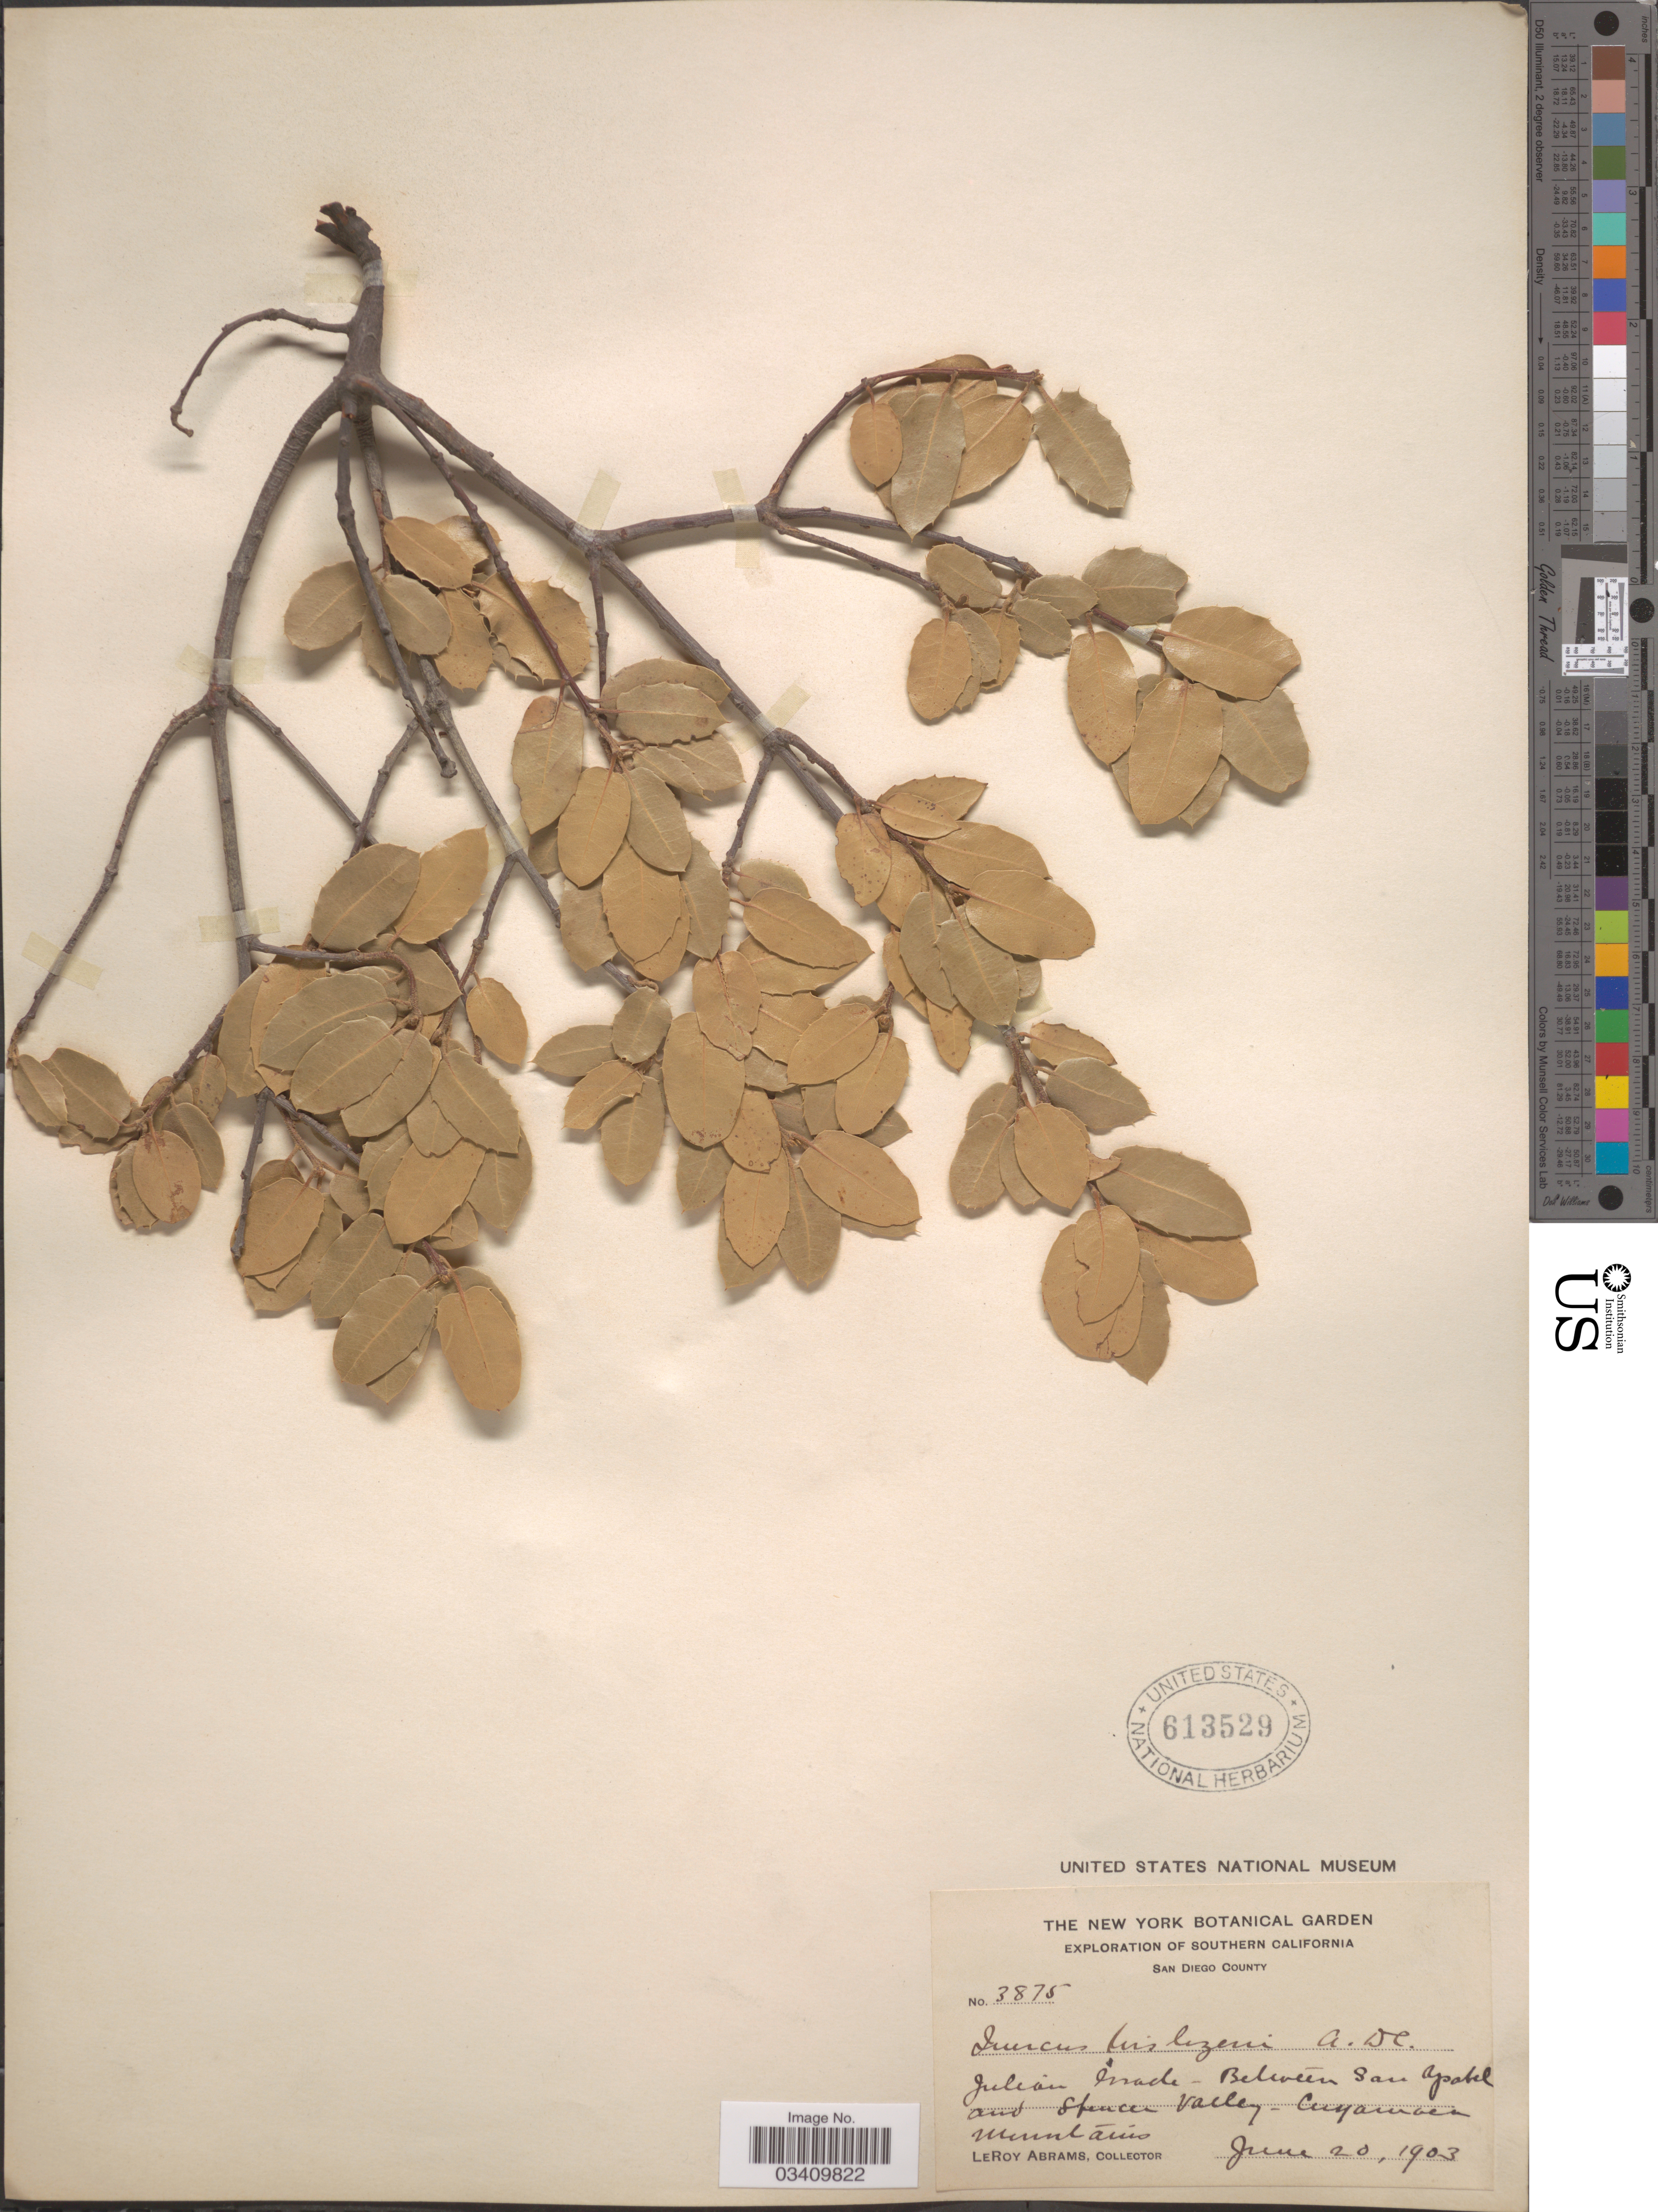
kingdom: Plantae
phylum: Tracheophyta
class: Magnoliopsida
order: Fagales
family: Fagaceae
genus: Quercus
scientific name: Quercus wislizeni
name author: A. DC.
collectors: L. Abrams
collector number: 3875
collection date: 1903-06-20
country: United States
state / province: California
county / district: San Diego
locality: Southern California. San Diego County. Julian Grade. Between San Ysabel and Spencer Valley - Cuyamaca Mountains.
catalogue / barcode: US 613529